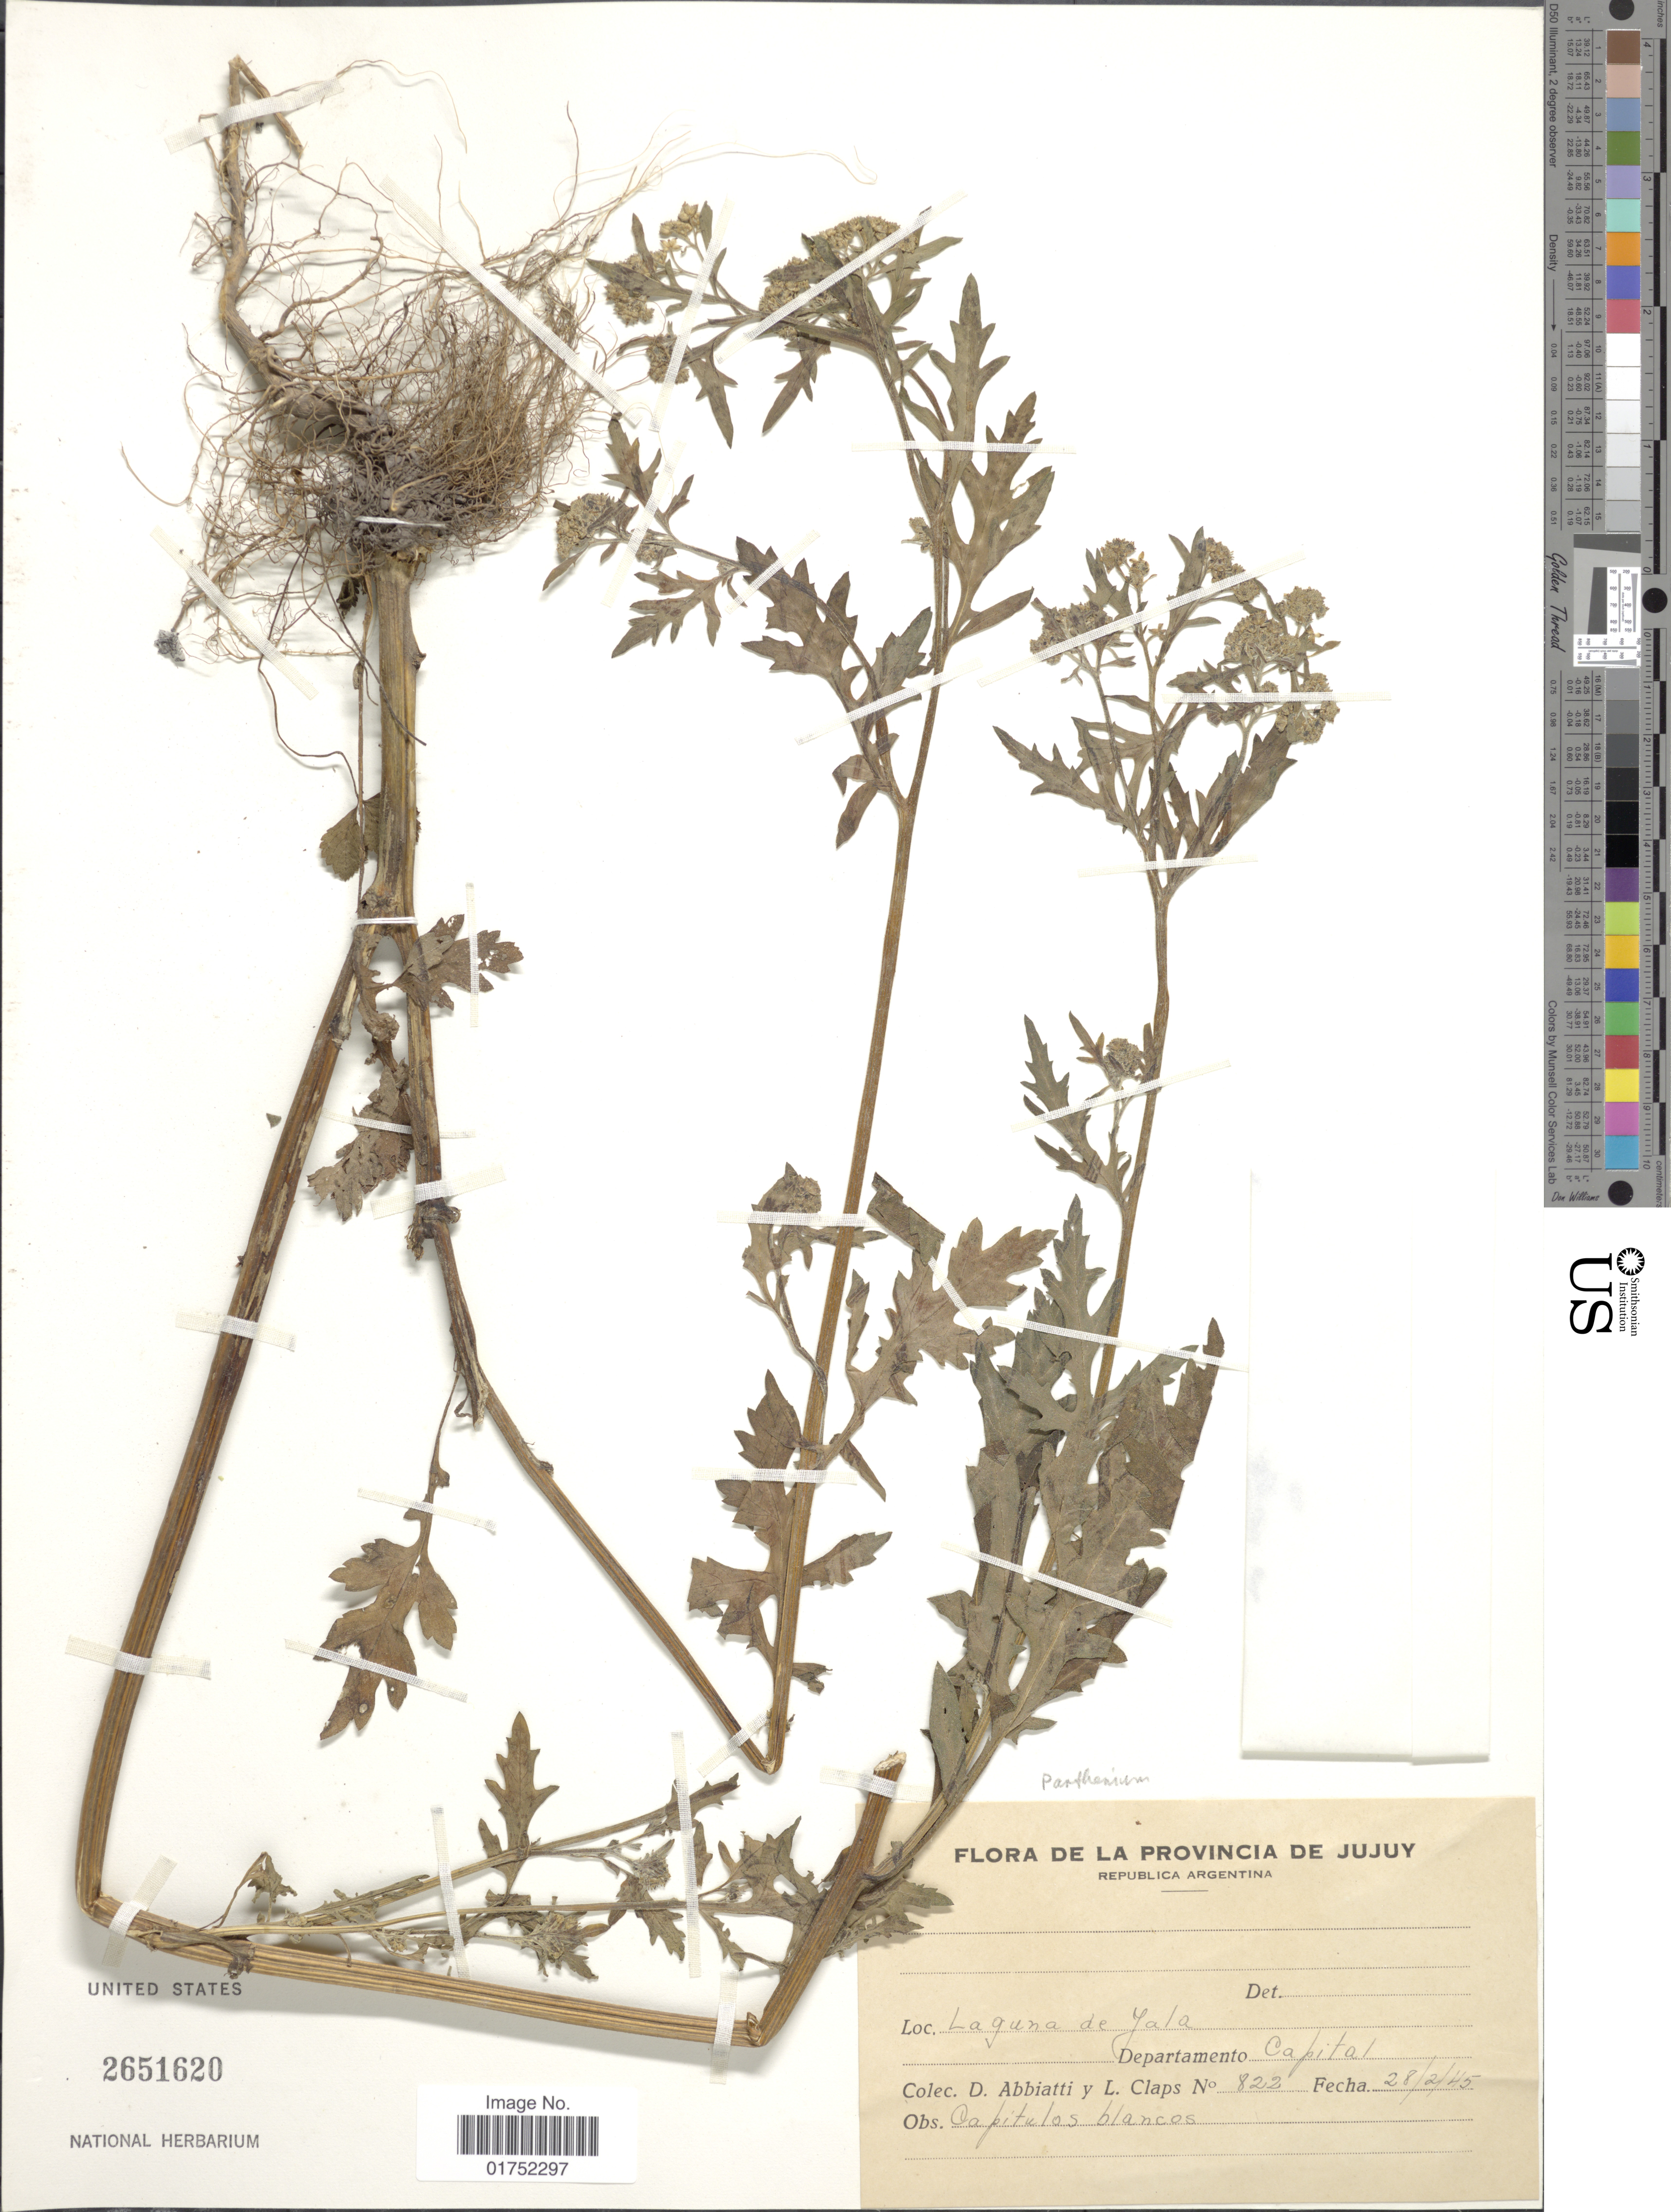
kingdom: Plantae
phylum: Tracheophyta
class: Magnoliopsida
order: Asterales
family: Asteraceae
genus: Parthenium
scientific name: Parthenium sp.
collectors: D. Abbiatti & L. Claps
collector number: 822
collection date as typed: Transcribed d/m/y: 28/2/45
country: Argentina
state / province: Jujuy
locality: Republica Argentina, Laguna de Yala, Departamento Capital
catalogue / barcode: US 2651620